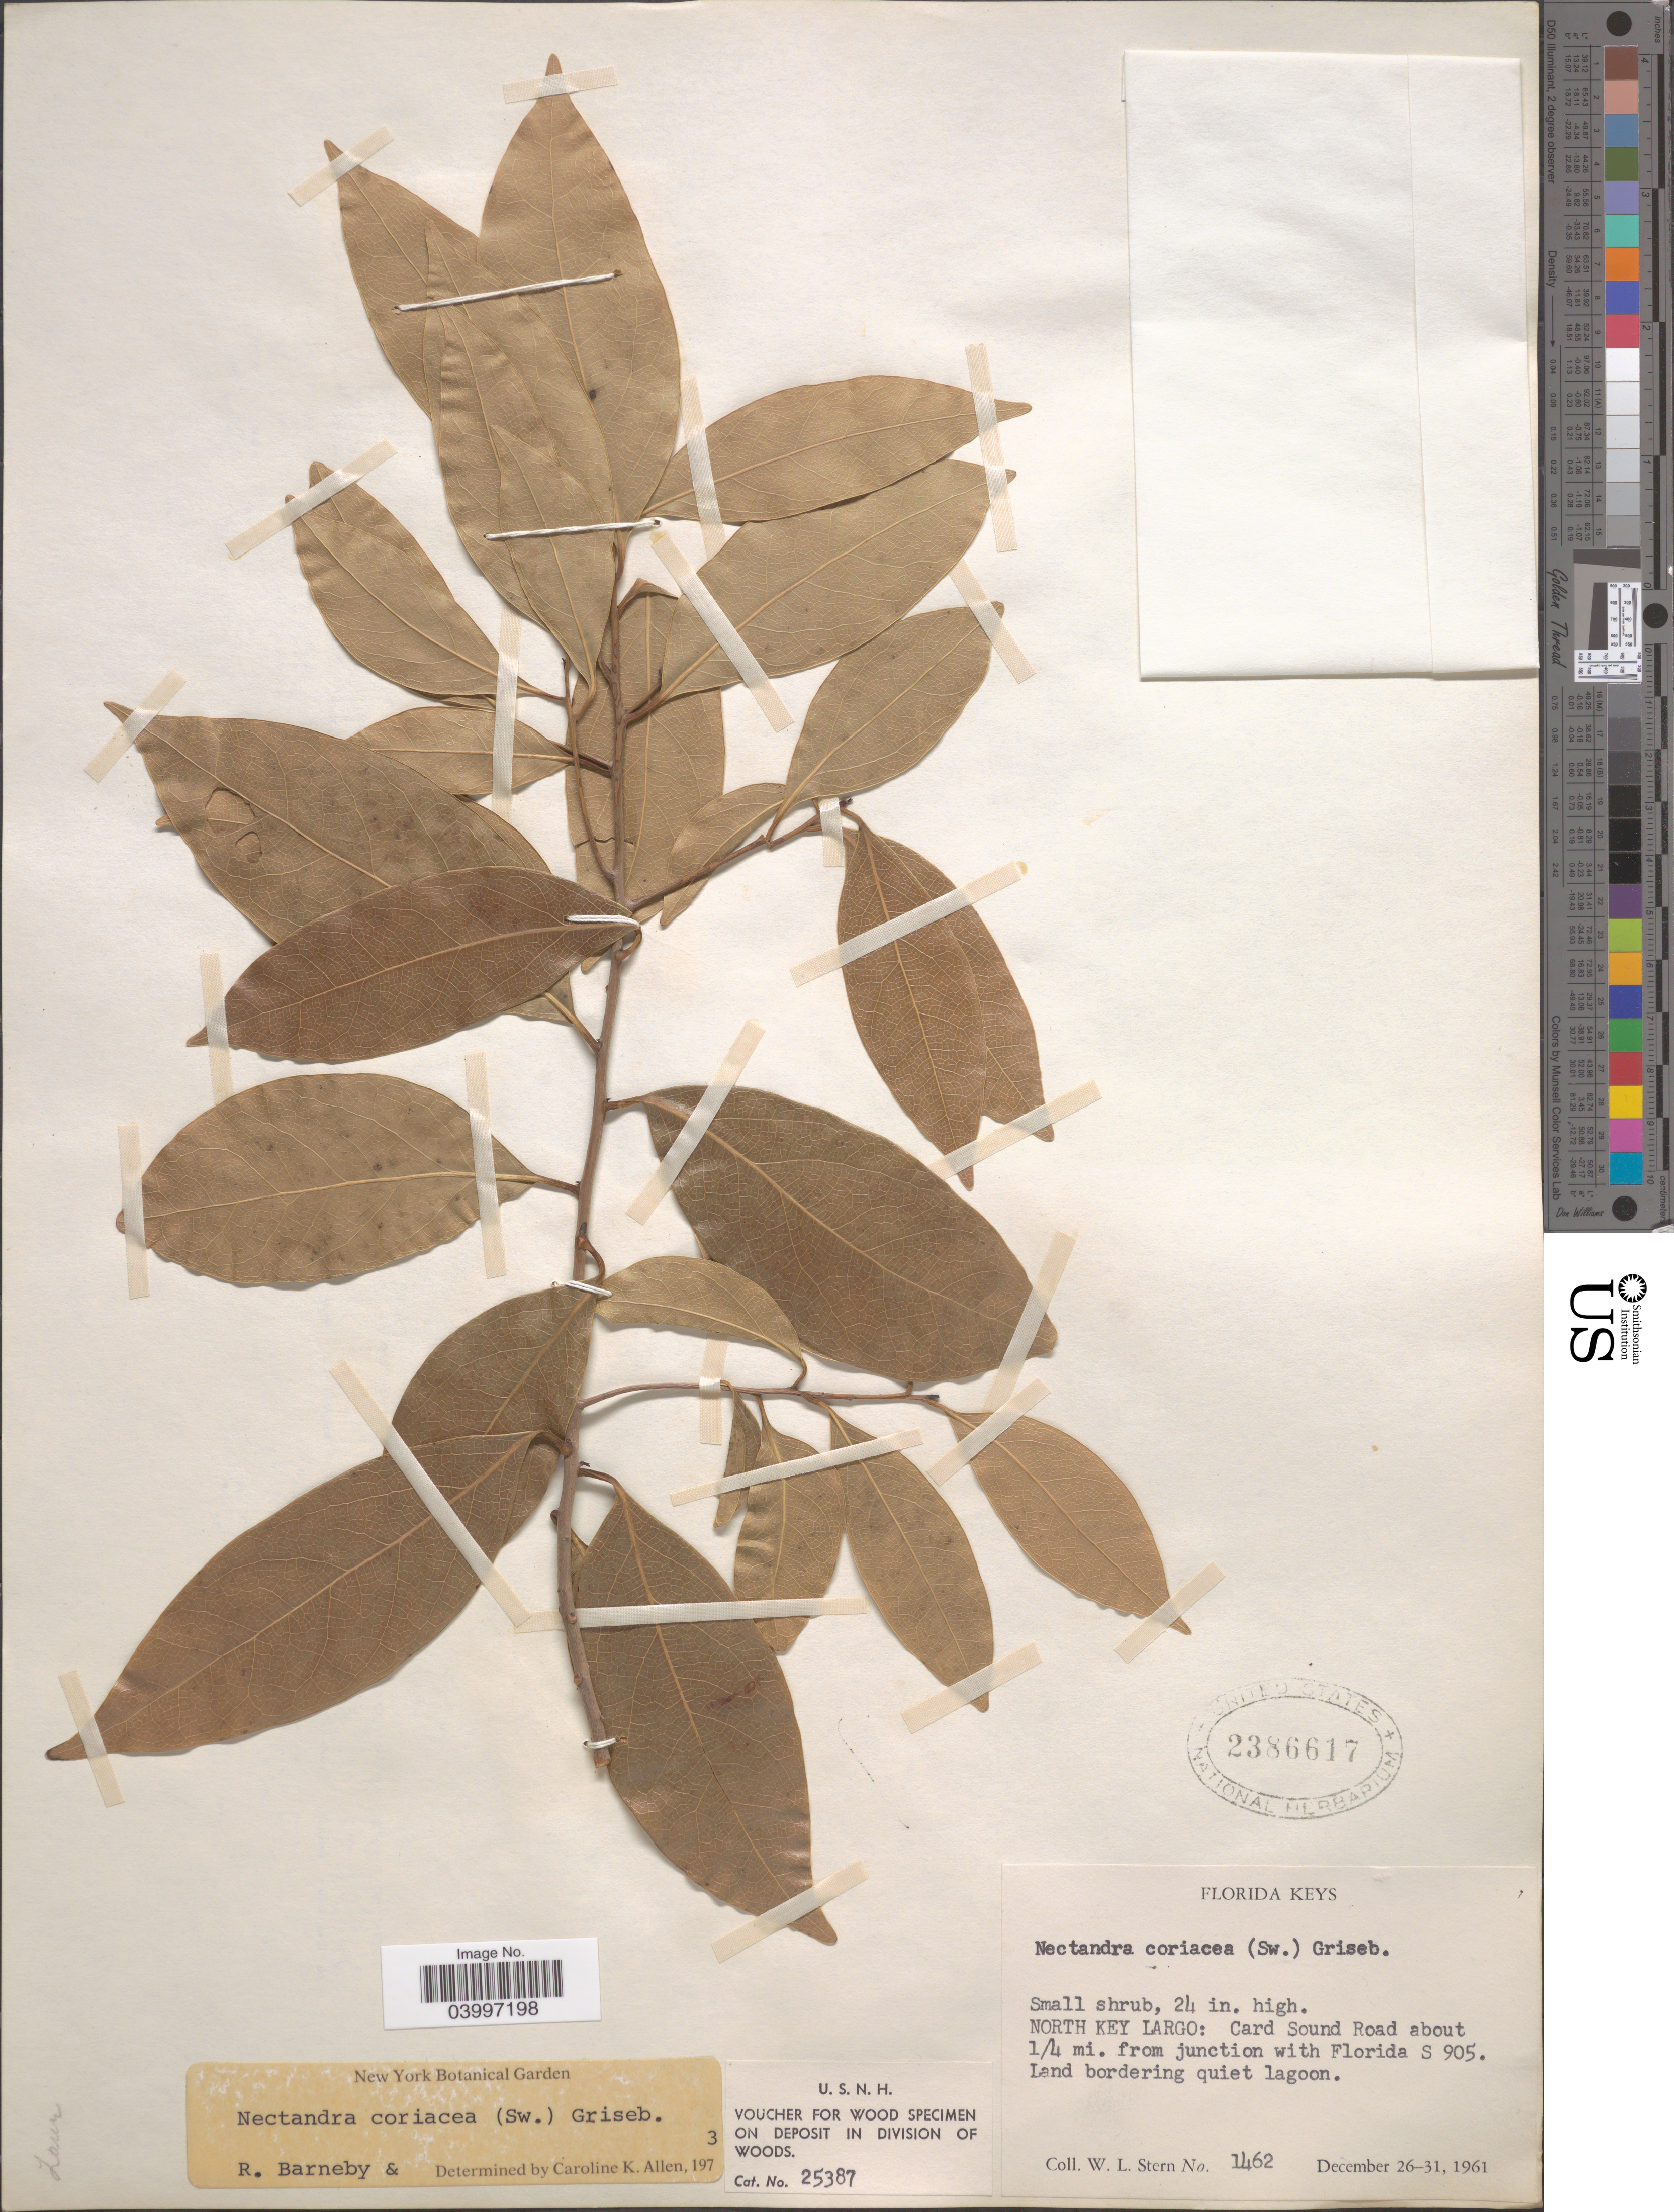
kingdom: Plantae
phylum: Tracheophyta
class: Magnoliopsida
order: Laurales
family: Lauraceae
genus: Nectandra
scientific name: Nectandra coriacea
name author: (Sw.) Griseb.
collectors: W. L. Stern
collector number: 1462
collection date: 1961-12-26/1961-12-31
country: United States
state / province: Florida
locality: Florida Keys. North Key Largo: Card Sound Road about 1/4 mi. from junction with Florida S 905.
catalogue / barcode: US 2386617